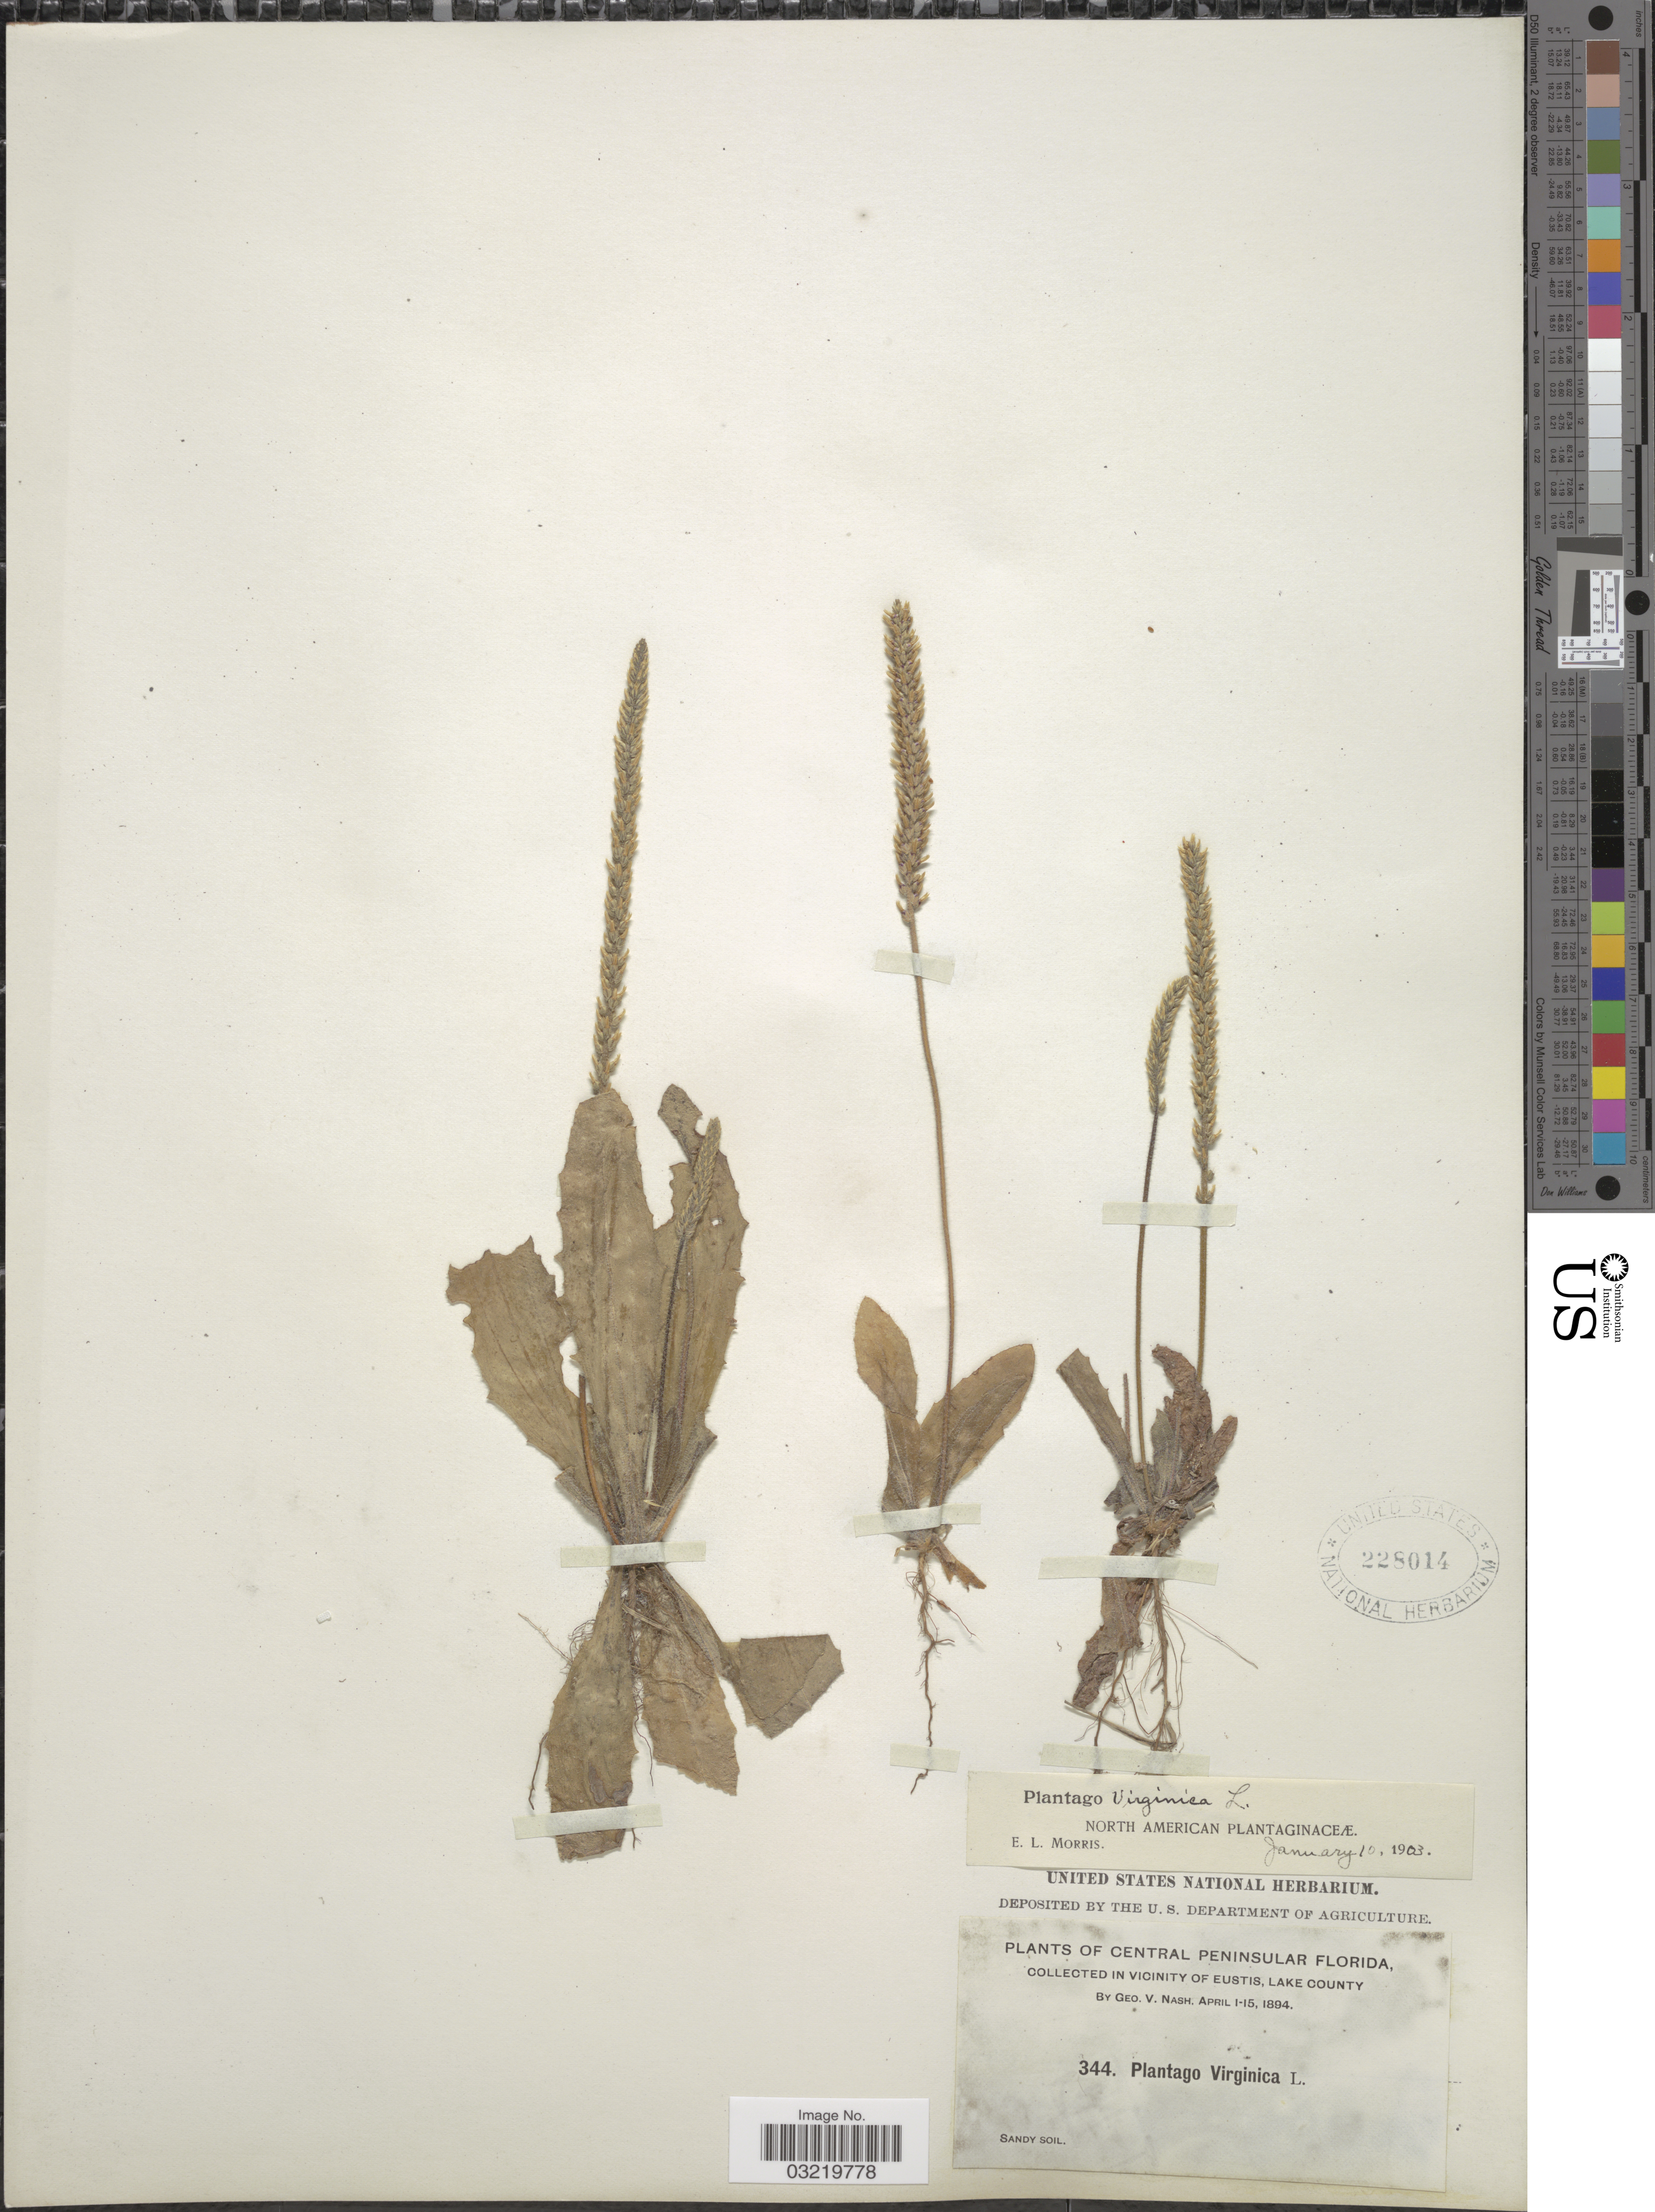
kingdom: Plantae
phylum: Tracheophyta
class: Magnoliopsida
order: Lamiales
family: Plantaginaceae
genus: Plantago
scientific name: Plantago virginica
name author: L.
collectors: G. V. Nash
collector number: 344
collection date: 1894-04-01/1894-04-15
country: United States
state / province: Florida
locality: Central Peninsular Florida, in vicinity of Eustis, Lake County.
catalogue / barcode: US 228014